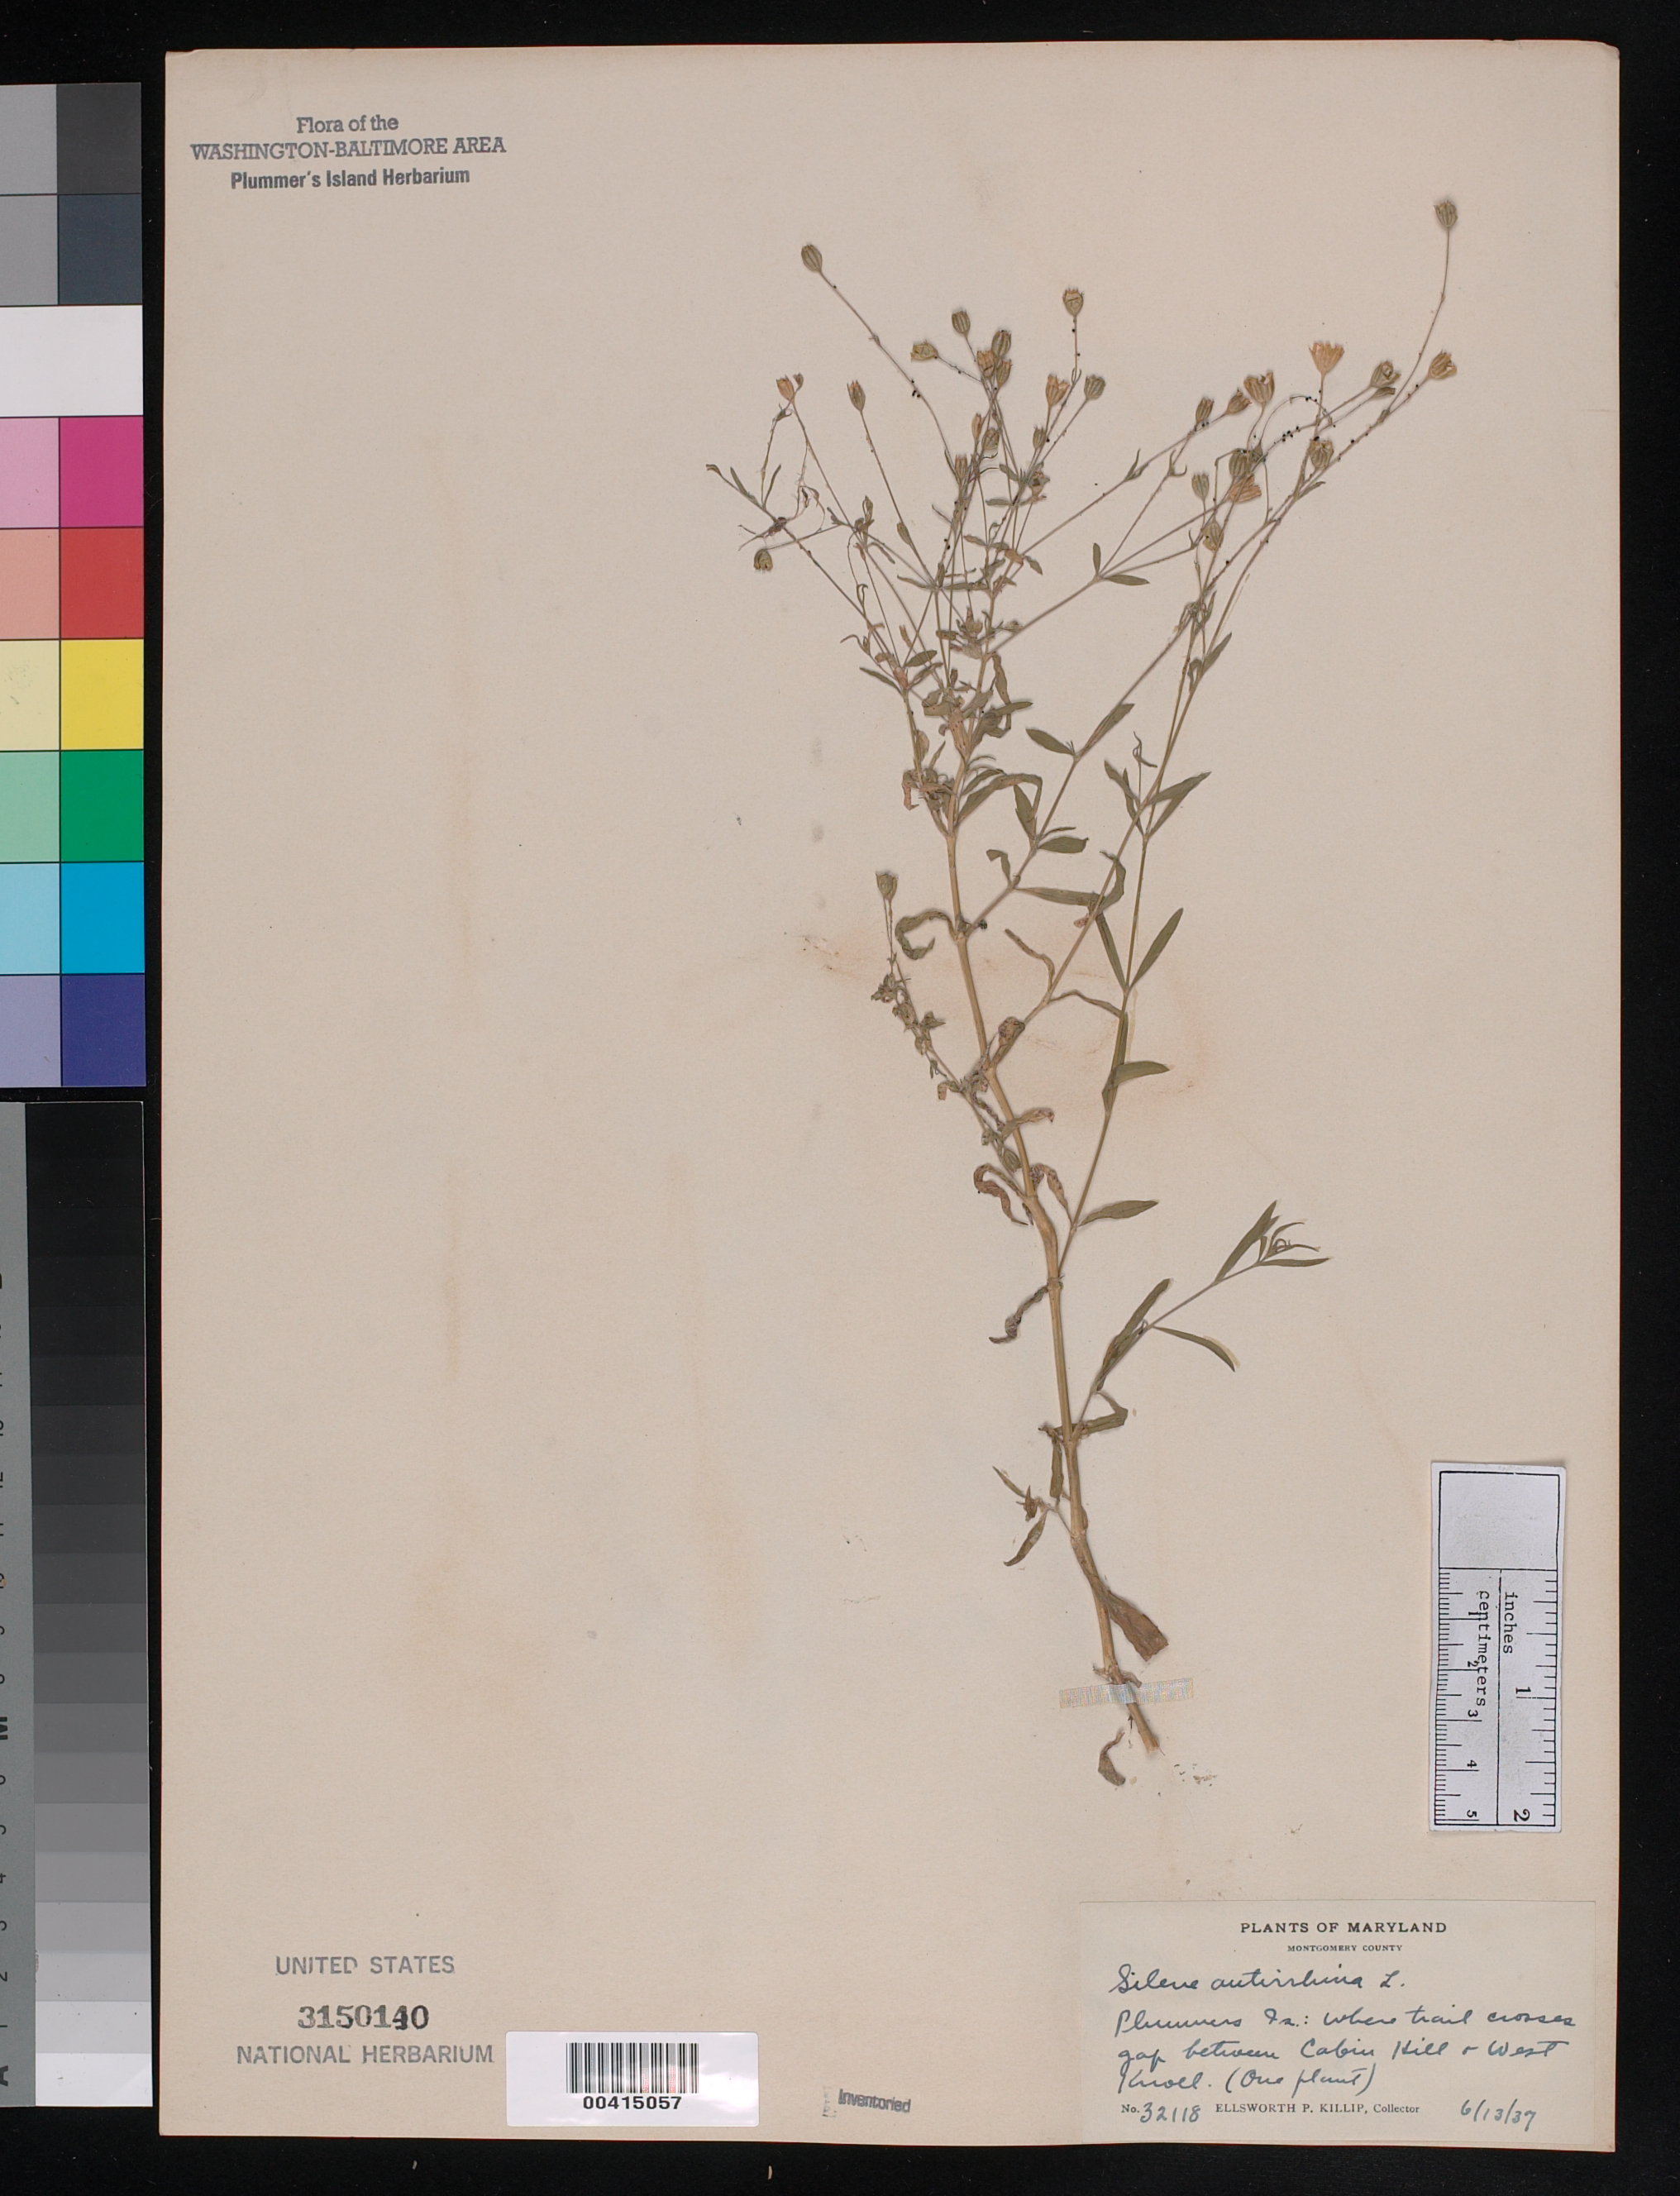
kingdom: Plantae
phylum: Tracheophyta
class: Magnoliopsida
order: Caryophyllales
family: Caryophyllaceae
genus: Silene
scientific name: Silene antirrhina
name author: L.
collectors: E. P. Killip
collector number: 32118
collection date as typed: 13 Jun 1937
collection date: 1937-06-13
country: United States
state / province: Maryland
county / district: Montgomery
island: Plummers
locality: Plummer's Island; where trail Crosses gap between Cabin Hill & West knoll C. & O. Canal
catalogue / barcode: US 3150140